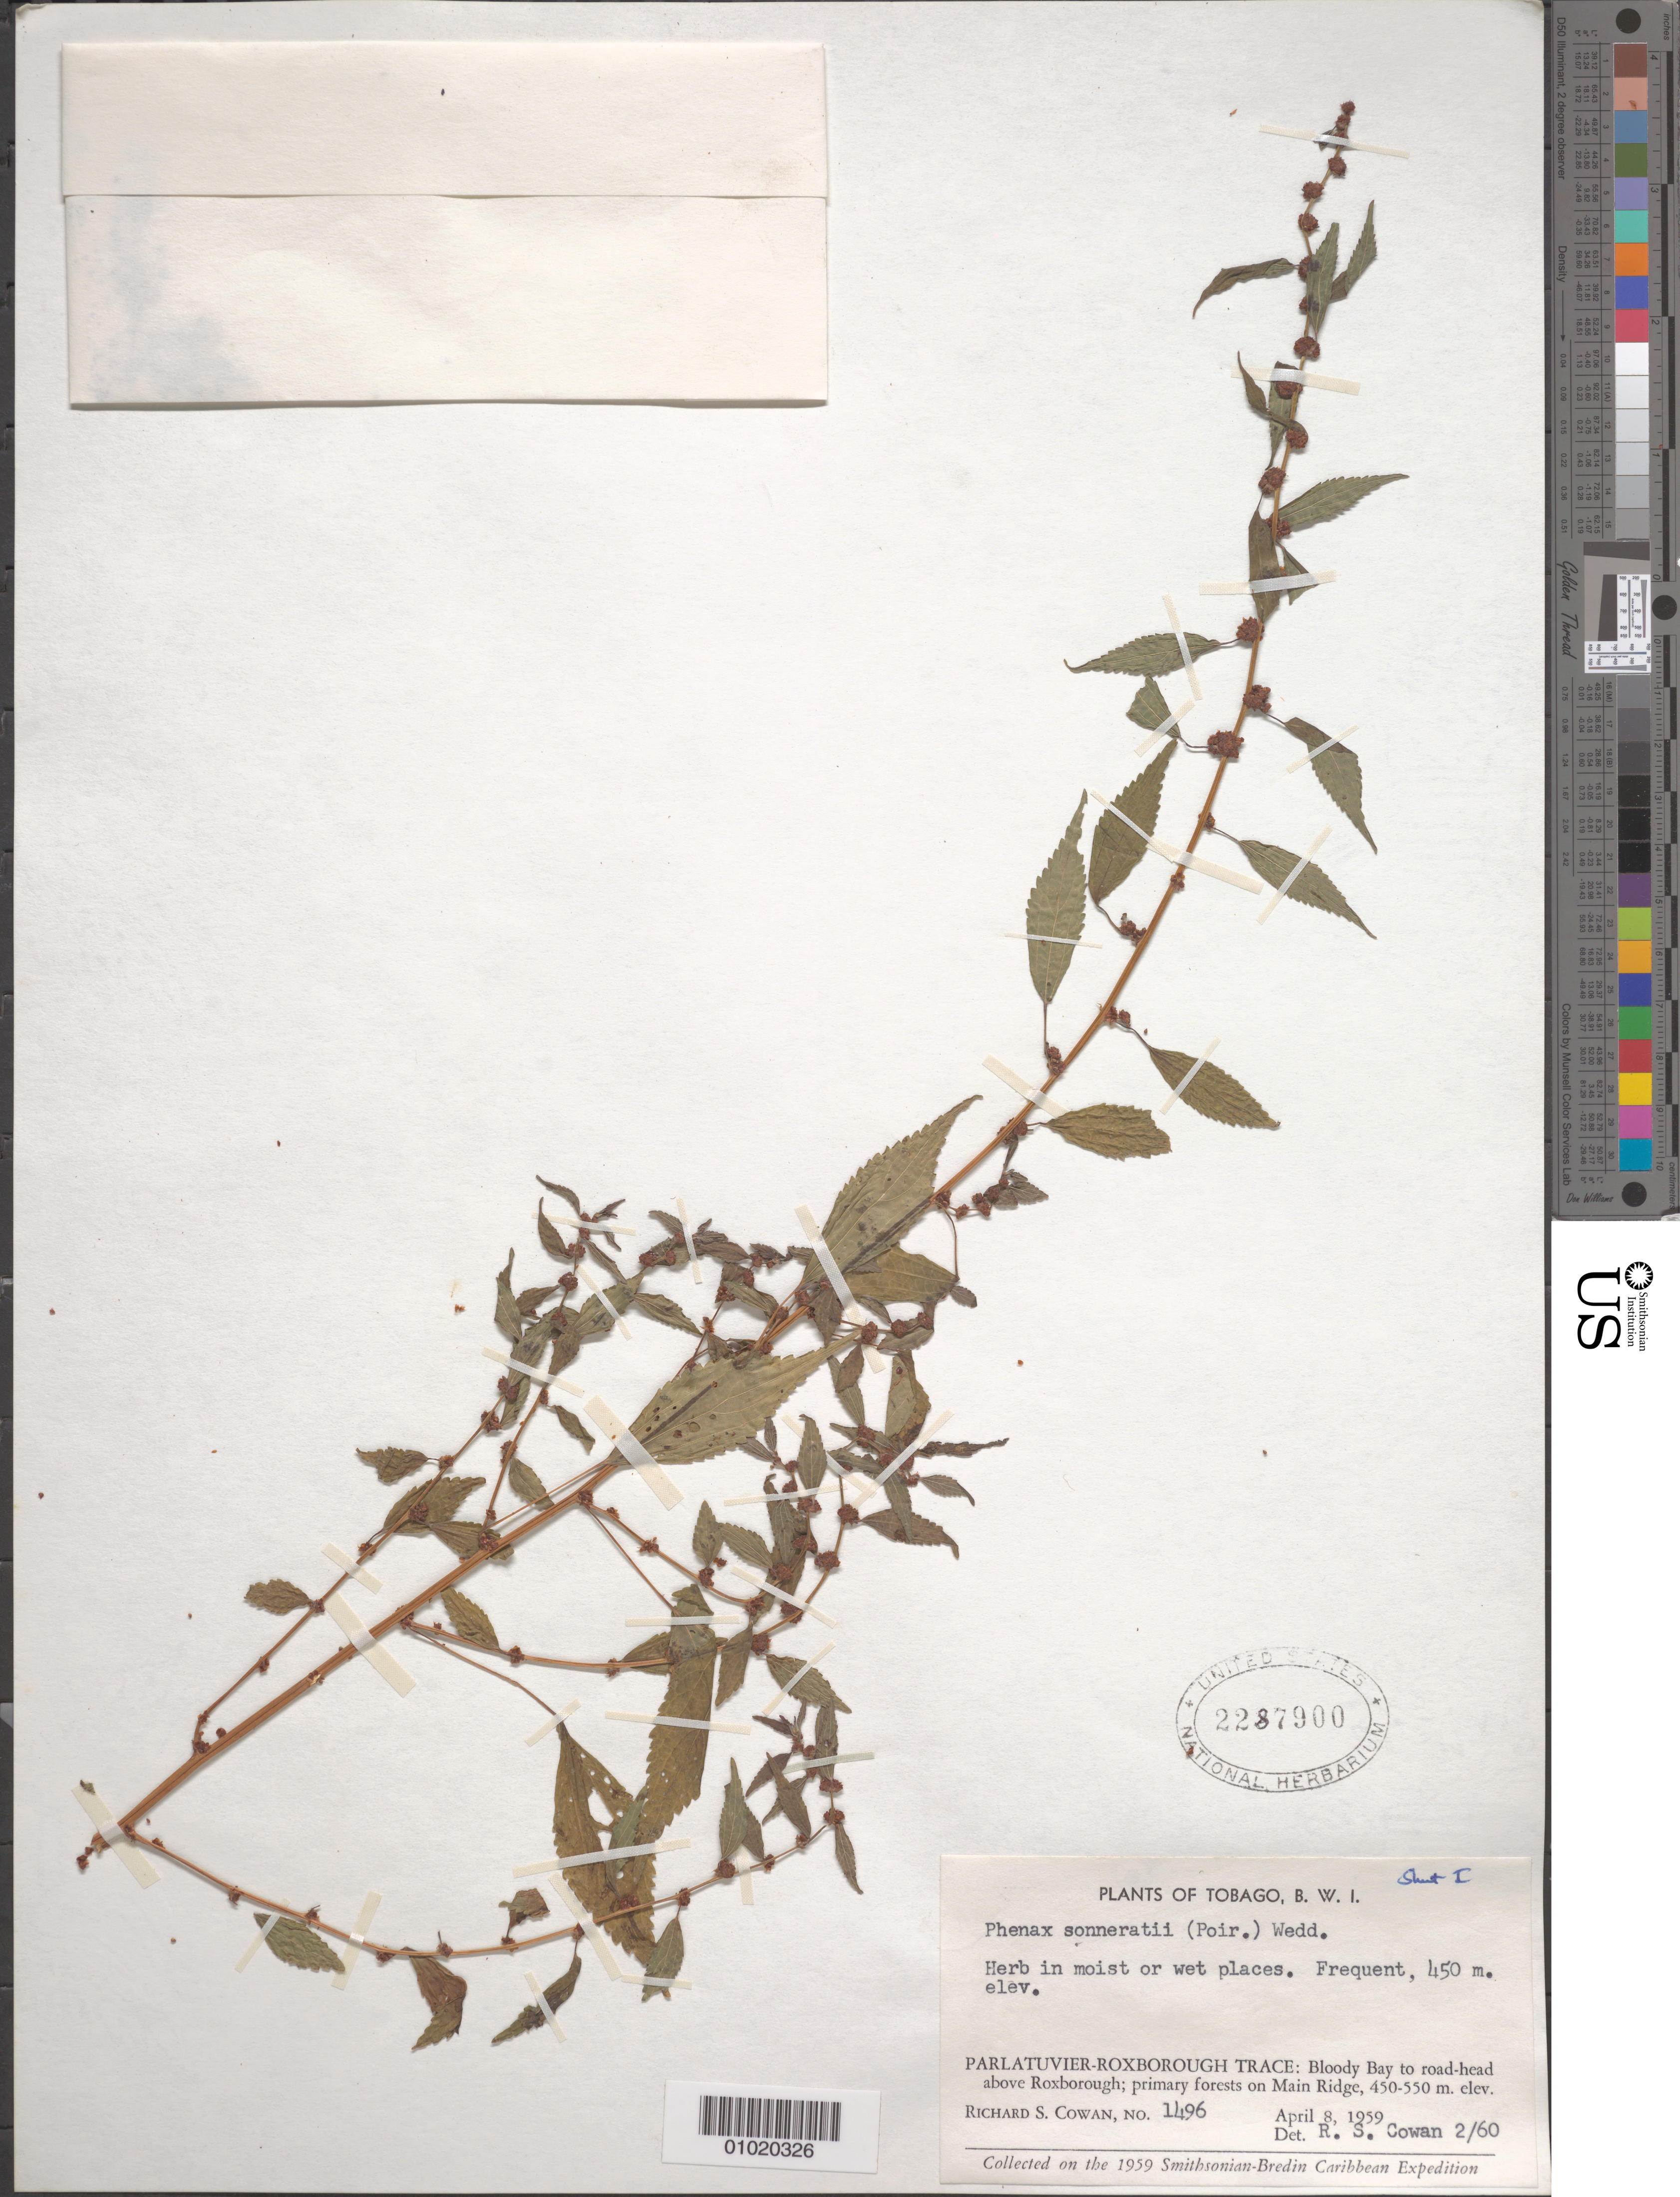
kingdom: Plantae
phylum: Tracheophyta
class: Magnoliopsida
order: Rosales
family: Urticaceae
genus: Phenax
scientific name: Phenax sonneratii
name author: (Poir.) Wedd.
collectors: R. S. Cowan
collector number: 1496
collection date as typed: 08 Apr 1959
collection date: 1959-04-08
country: Trinidad and Tobago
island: Tobago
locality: Tobago. Parlatuvier-Roxborough Trace: Bloody Bay to road-head above Roxborough; primary forests on Main Ridge.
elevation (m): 450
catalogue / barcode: US 2287933